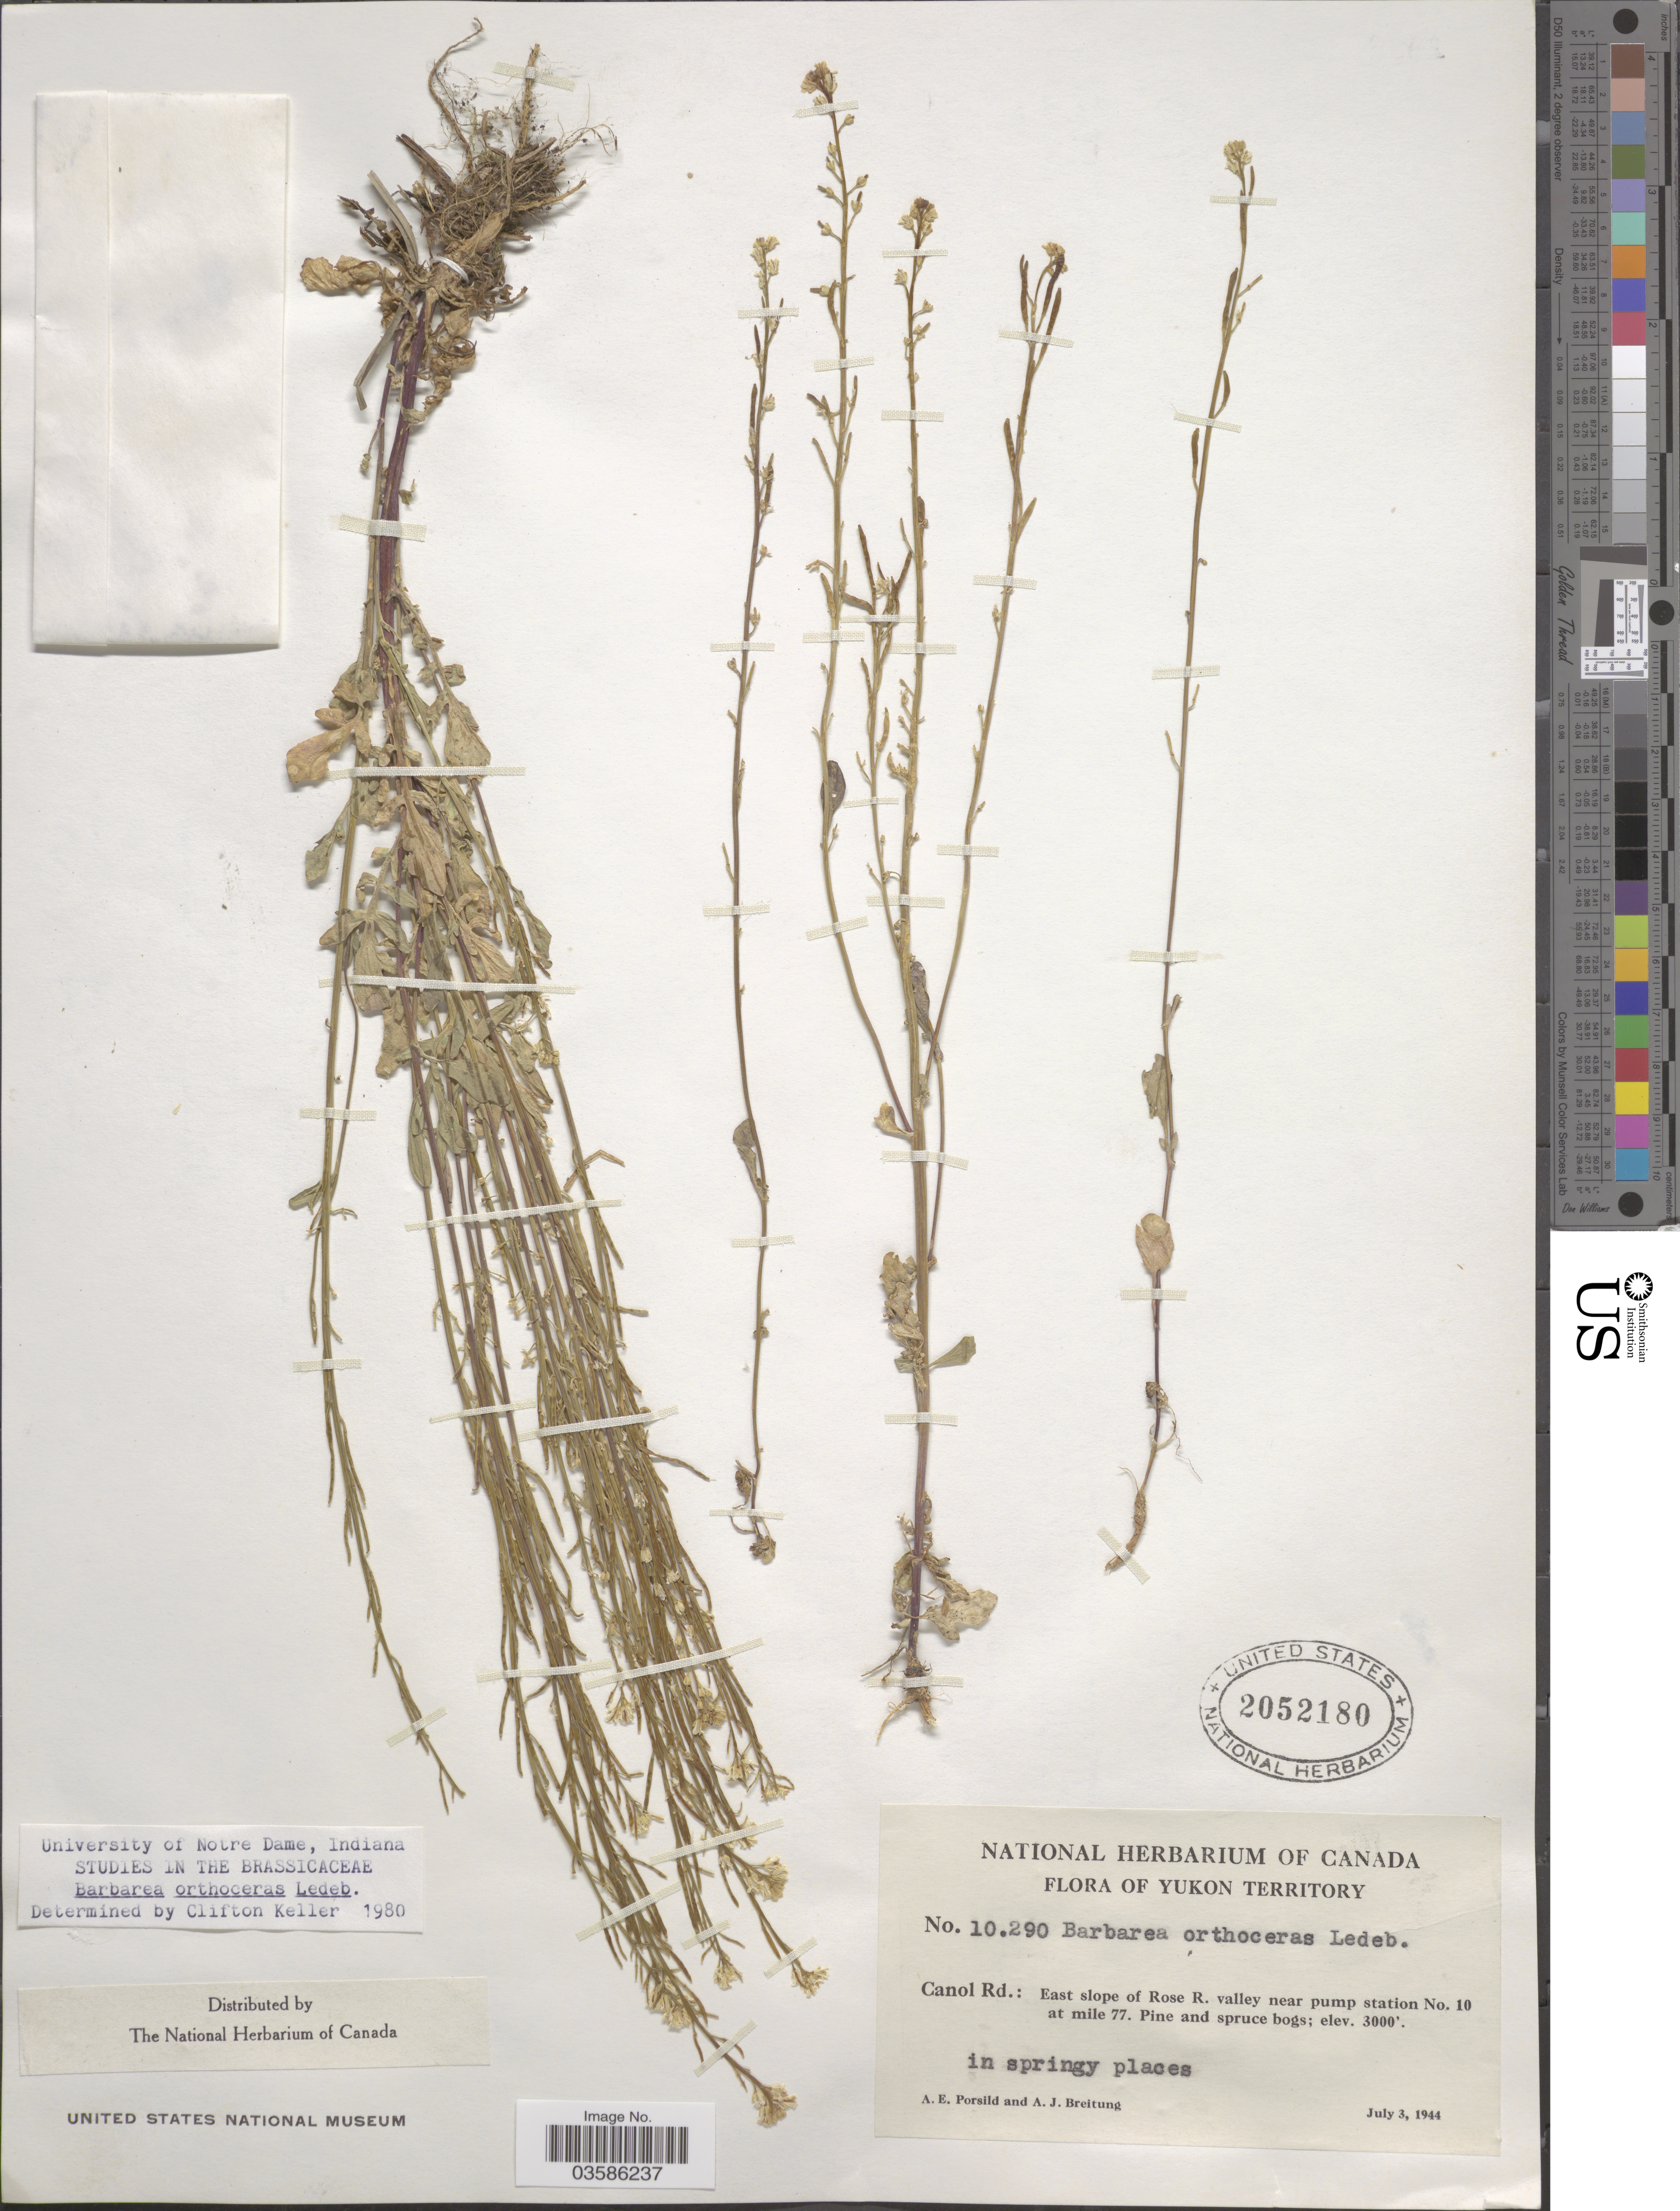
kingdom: Plantae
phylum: Tracheophyta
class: Magnoliopsida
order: Brassicales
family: Brassicaceae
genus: Barbarea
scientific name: Barbarea orthoceras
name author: Ledeb.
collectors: A. E. Porsild & A. Breitung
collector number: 10290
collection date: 1944-07-03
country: Canada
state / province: Yukon Territory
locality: Canol Rd.: East slope of Rose R. valley near pump station No. 10 at mile 77.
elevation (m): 914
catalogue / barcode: US 2052180